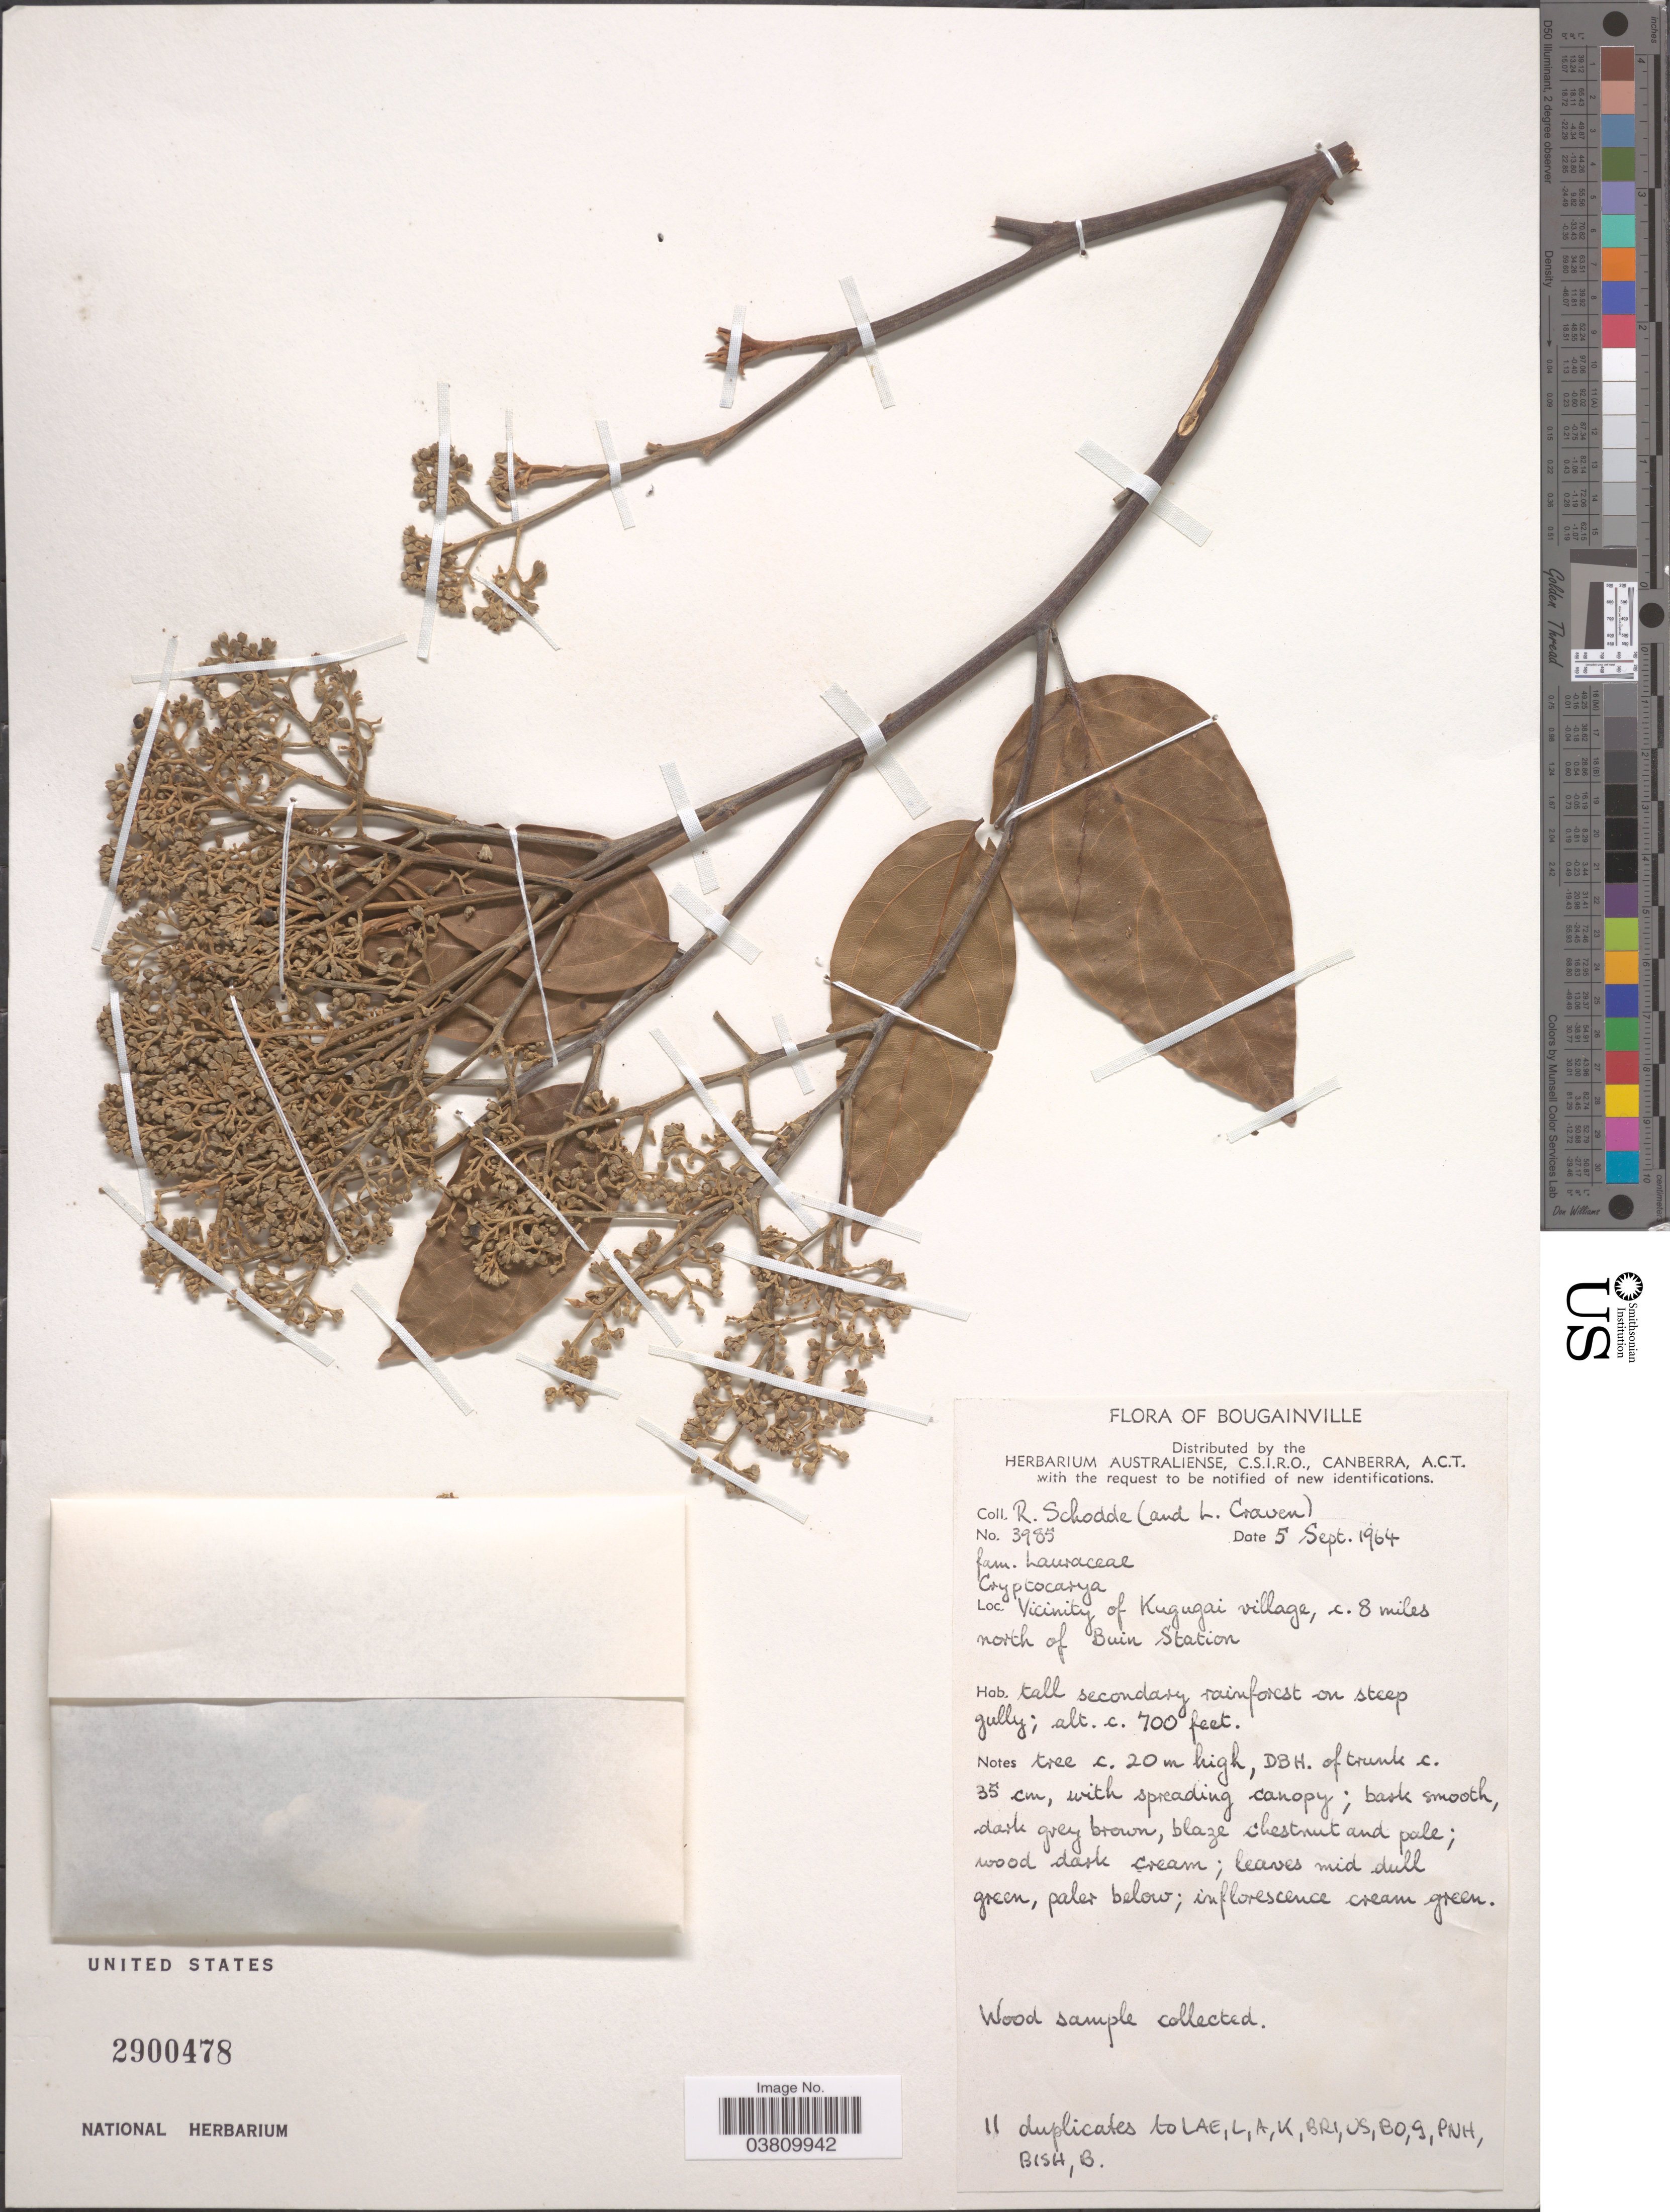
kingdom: Plantae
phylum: Tracheophyta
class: Magnoliopsida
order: Laurales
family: Lauraceae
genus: Cryptocarya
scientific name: Cryptocarya sp.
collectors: R. Schodde & L. A. Craven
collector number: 3985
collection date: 1964-09-05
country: Papua New Guinea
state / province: Bougainville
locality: Vicinity of Kugugai village, c. 8 miles north of Buin Station.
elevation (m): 213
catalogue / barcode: US 2900478